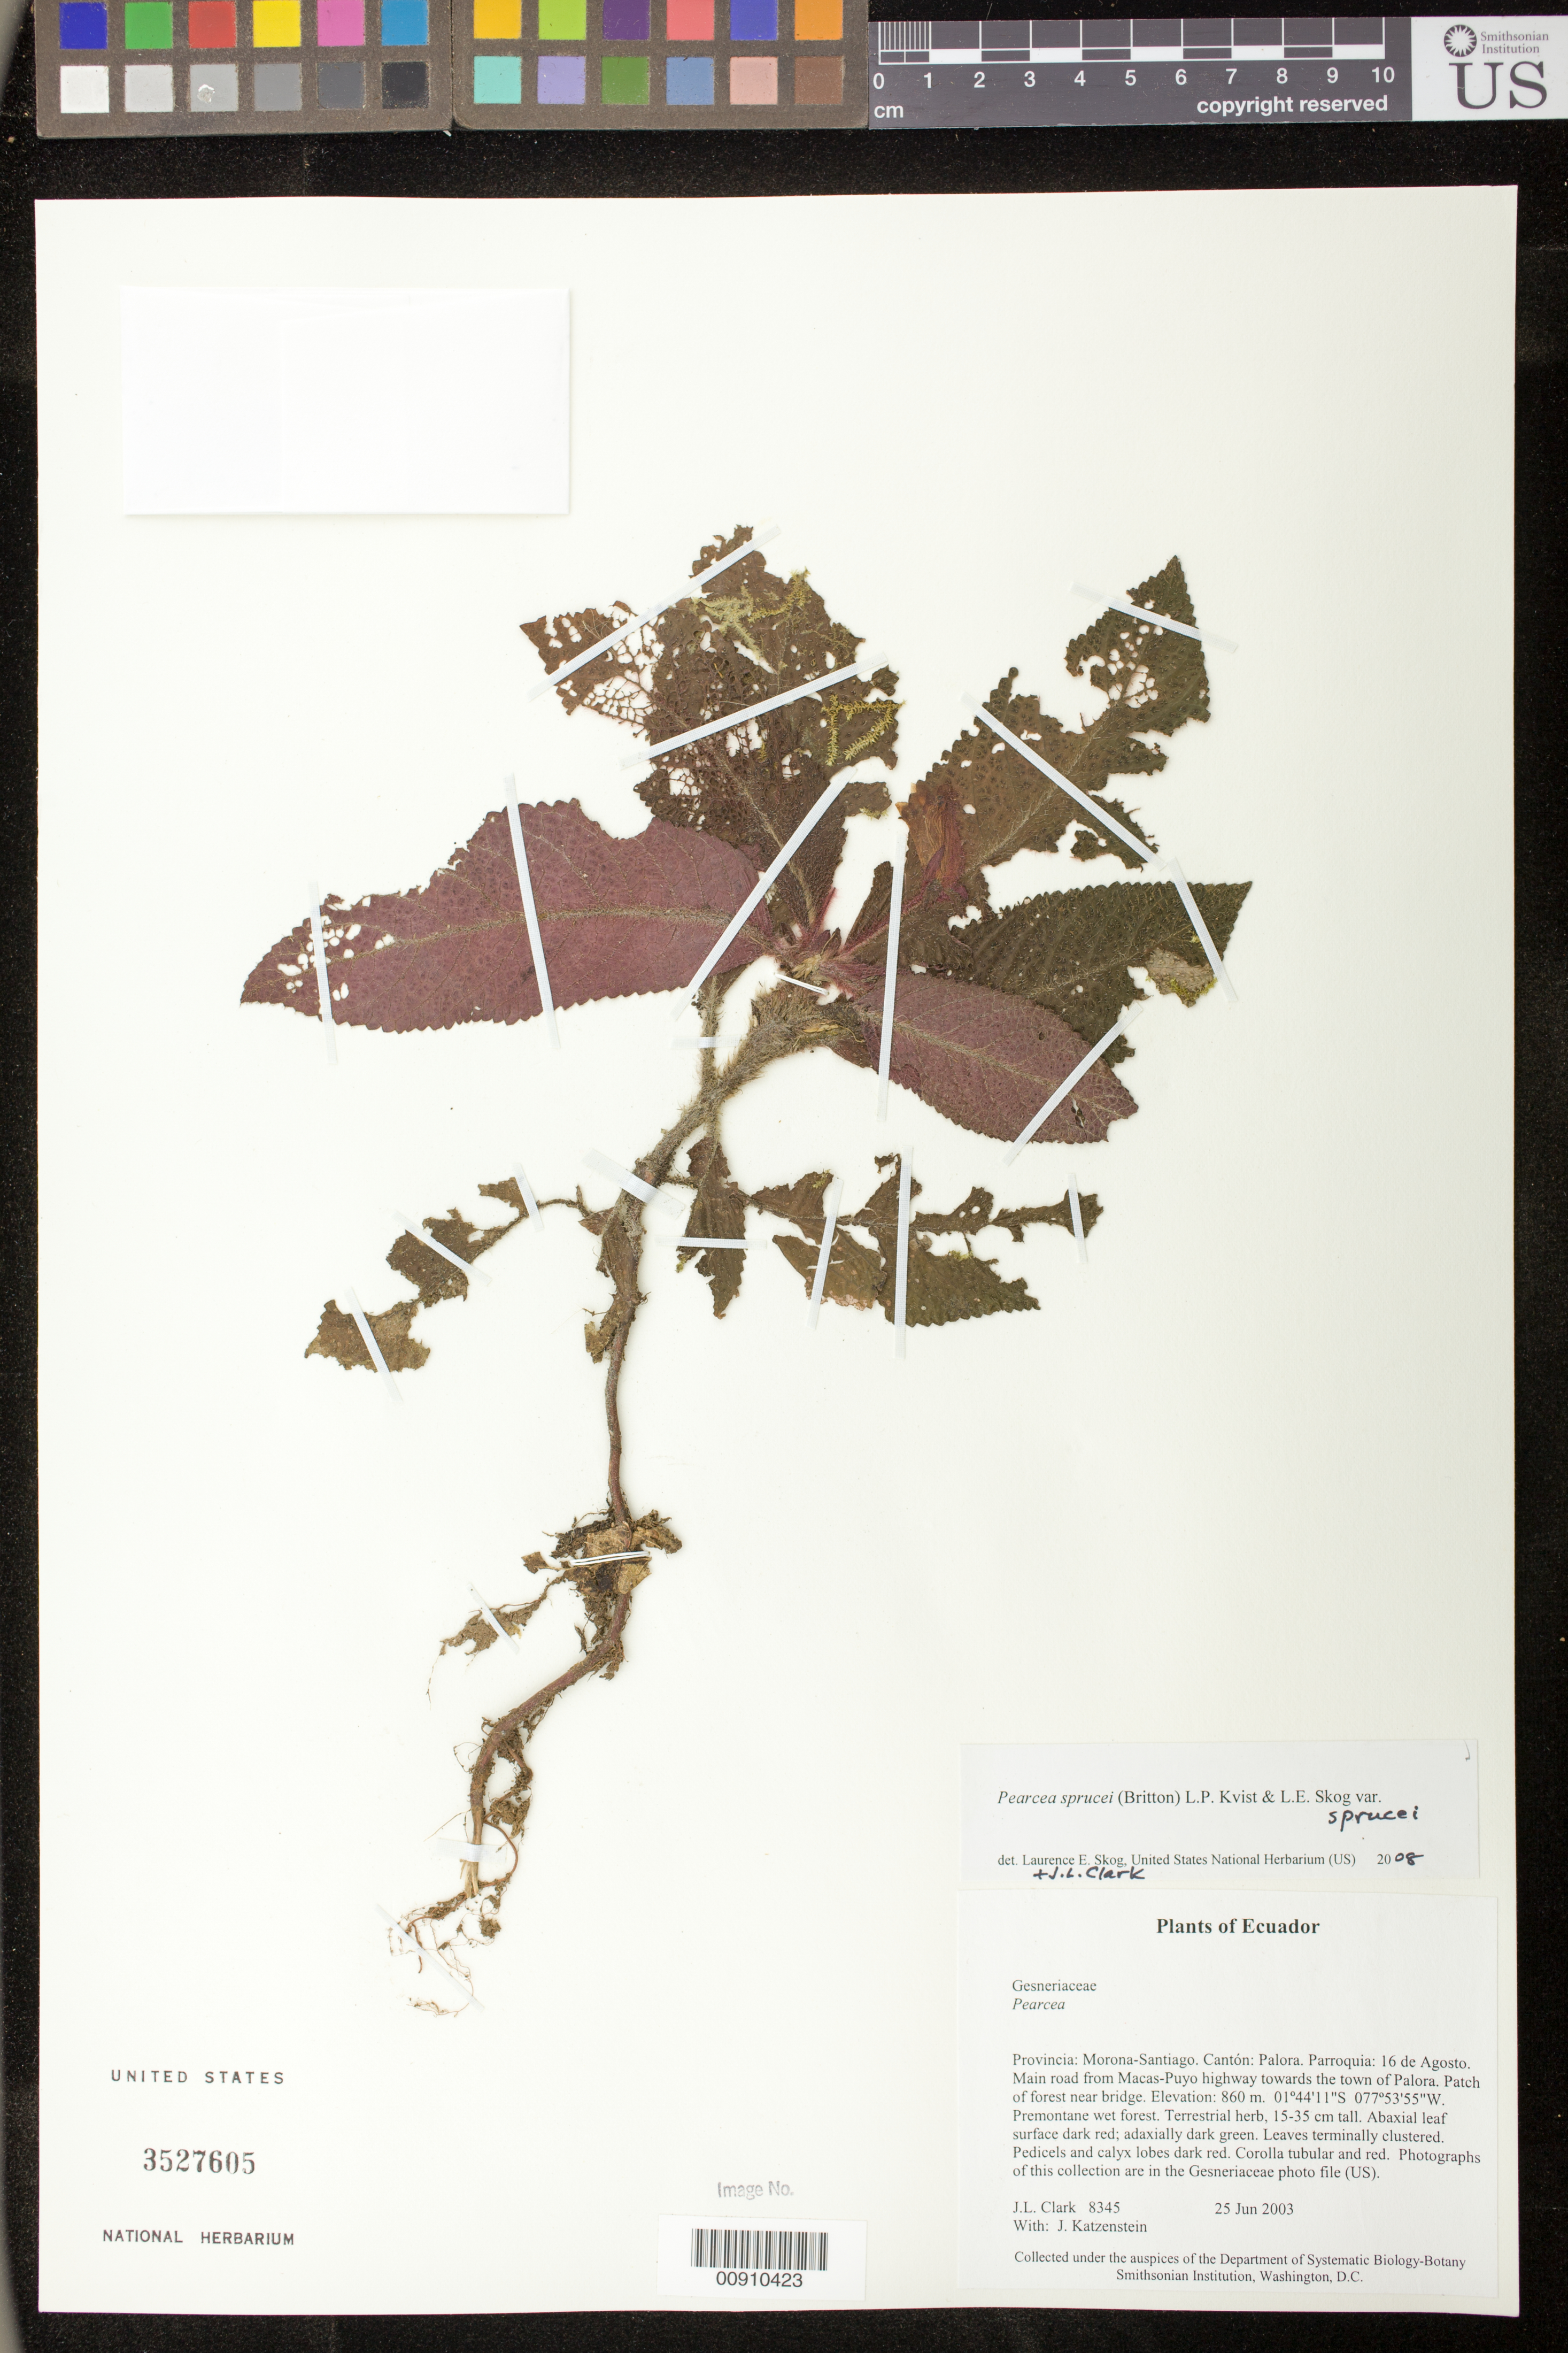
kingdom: Plantae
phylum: Tracheophyta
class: Magnoliopsida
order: Lamiales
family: Gesneriaceae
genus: Pearcea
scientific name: Pearcea sprucei var. sprucei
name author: (Britton ex Rusby) L.P. Kvist & L.E. Skog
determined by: Clark, J. L.; Skog, Laurence E.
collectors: J. L. Clark & J. Katzenstein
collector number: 8345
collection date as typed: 25 Jun 2003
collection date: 2003-06-25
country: Ecuador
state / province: Morona-Santiago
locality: Palora. Parroquia: 16 de Agosto. Main road from Macas-Puyo highway towards the town of Palora. Patch of forest near bridge.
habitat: Premontane wet forest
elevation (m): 860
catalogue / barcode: US 3527605